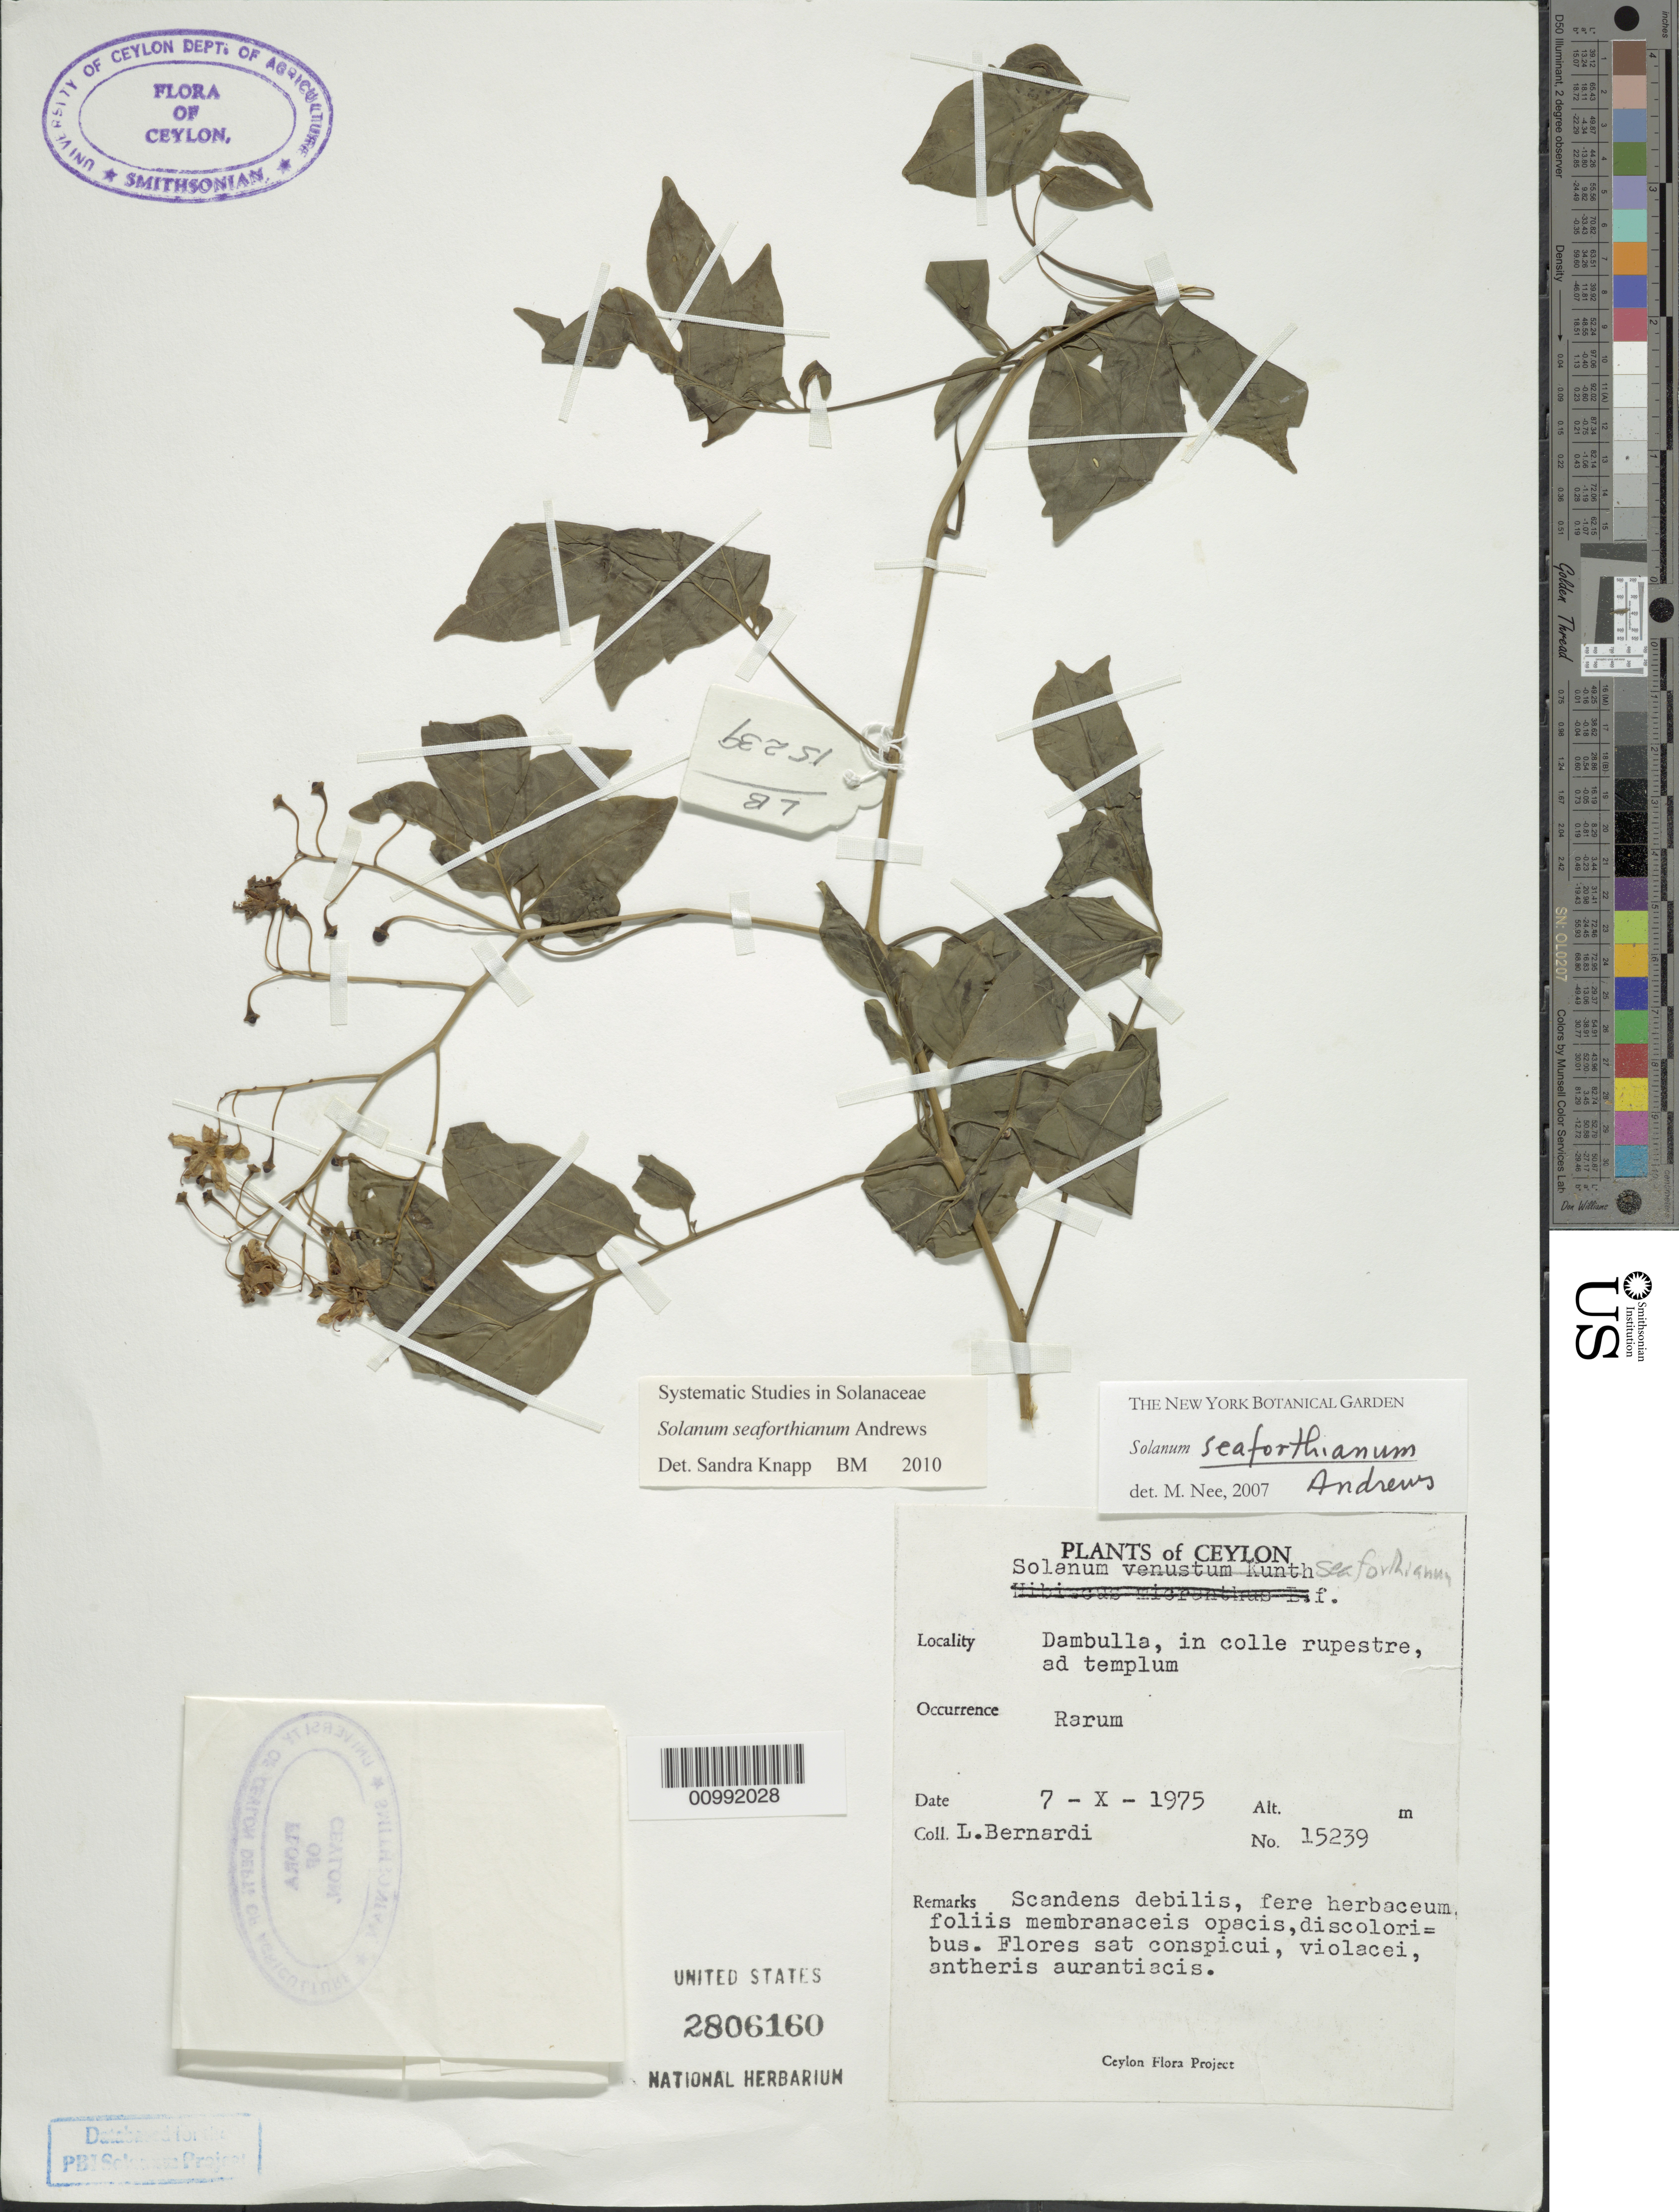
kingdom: Plantae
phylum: Tracheophyta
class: Magnoliopsida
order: Solanales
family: Solanaceae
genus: Solanum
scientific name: Solanum seaforthianum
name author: Andrews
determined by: Knapp, S. D.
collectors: L. Bernardi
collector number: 15239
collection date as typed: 7 Oct 1975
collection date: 1975-10-07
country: Sri Lanka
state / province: Central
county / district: Matale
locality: ad templum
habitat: in colle rupestre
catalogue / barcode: US 2806160